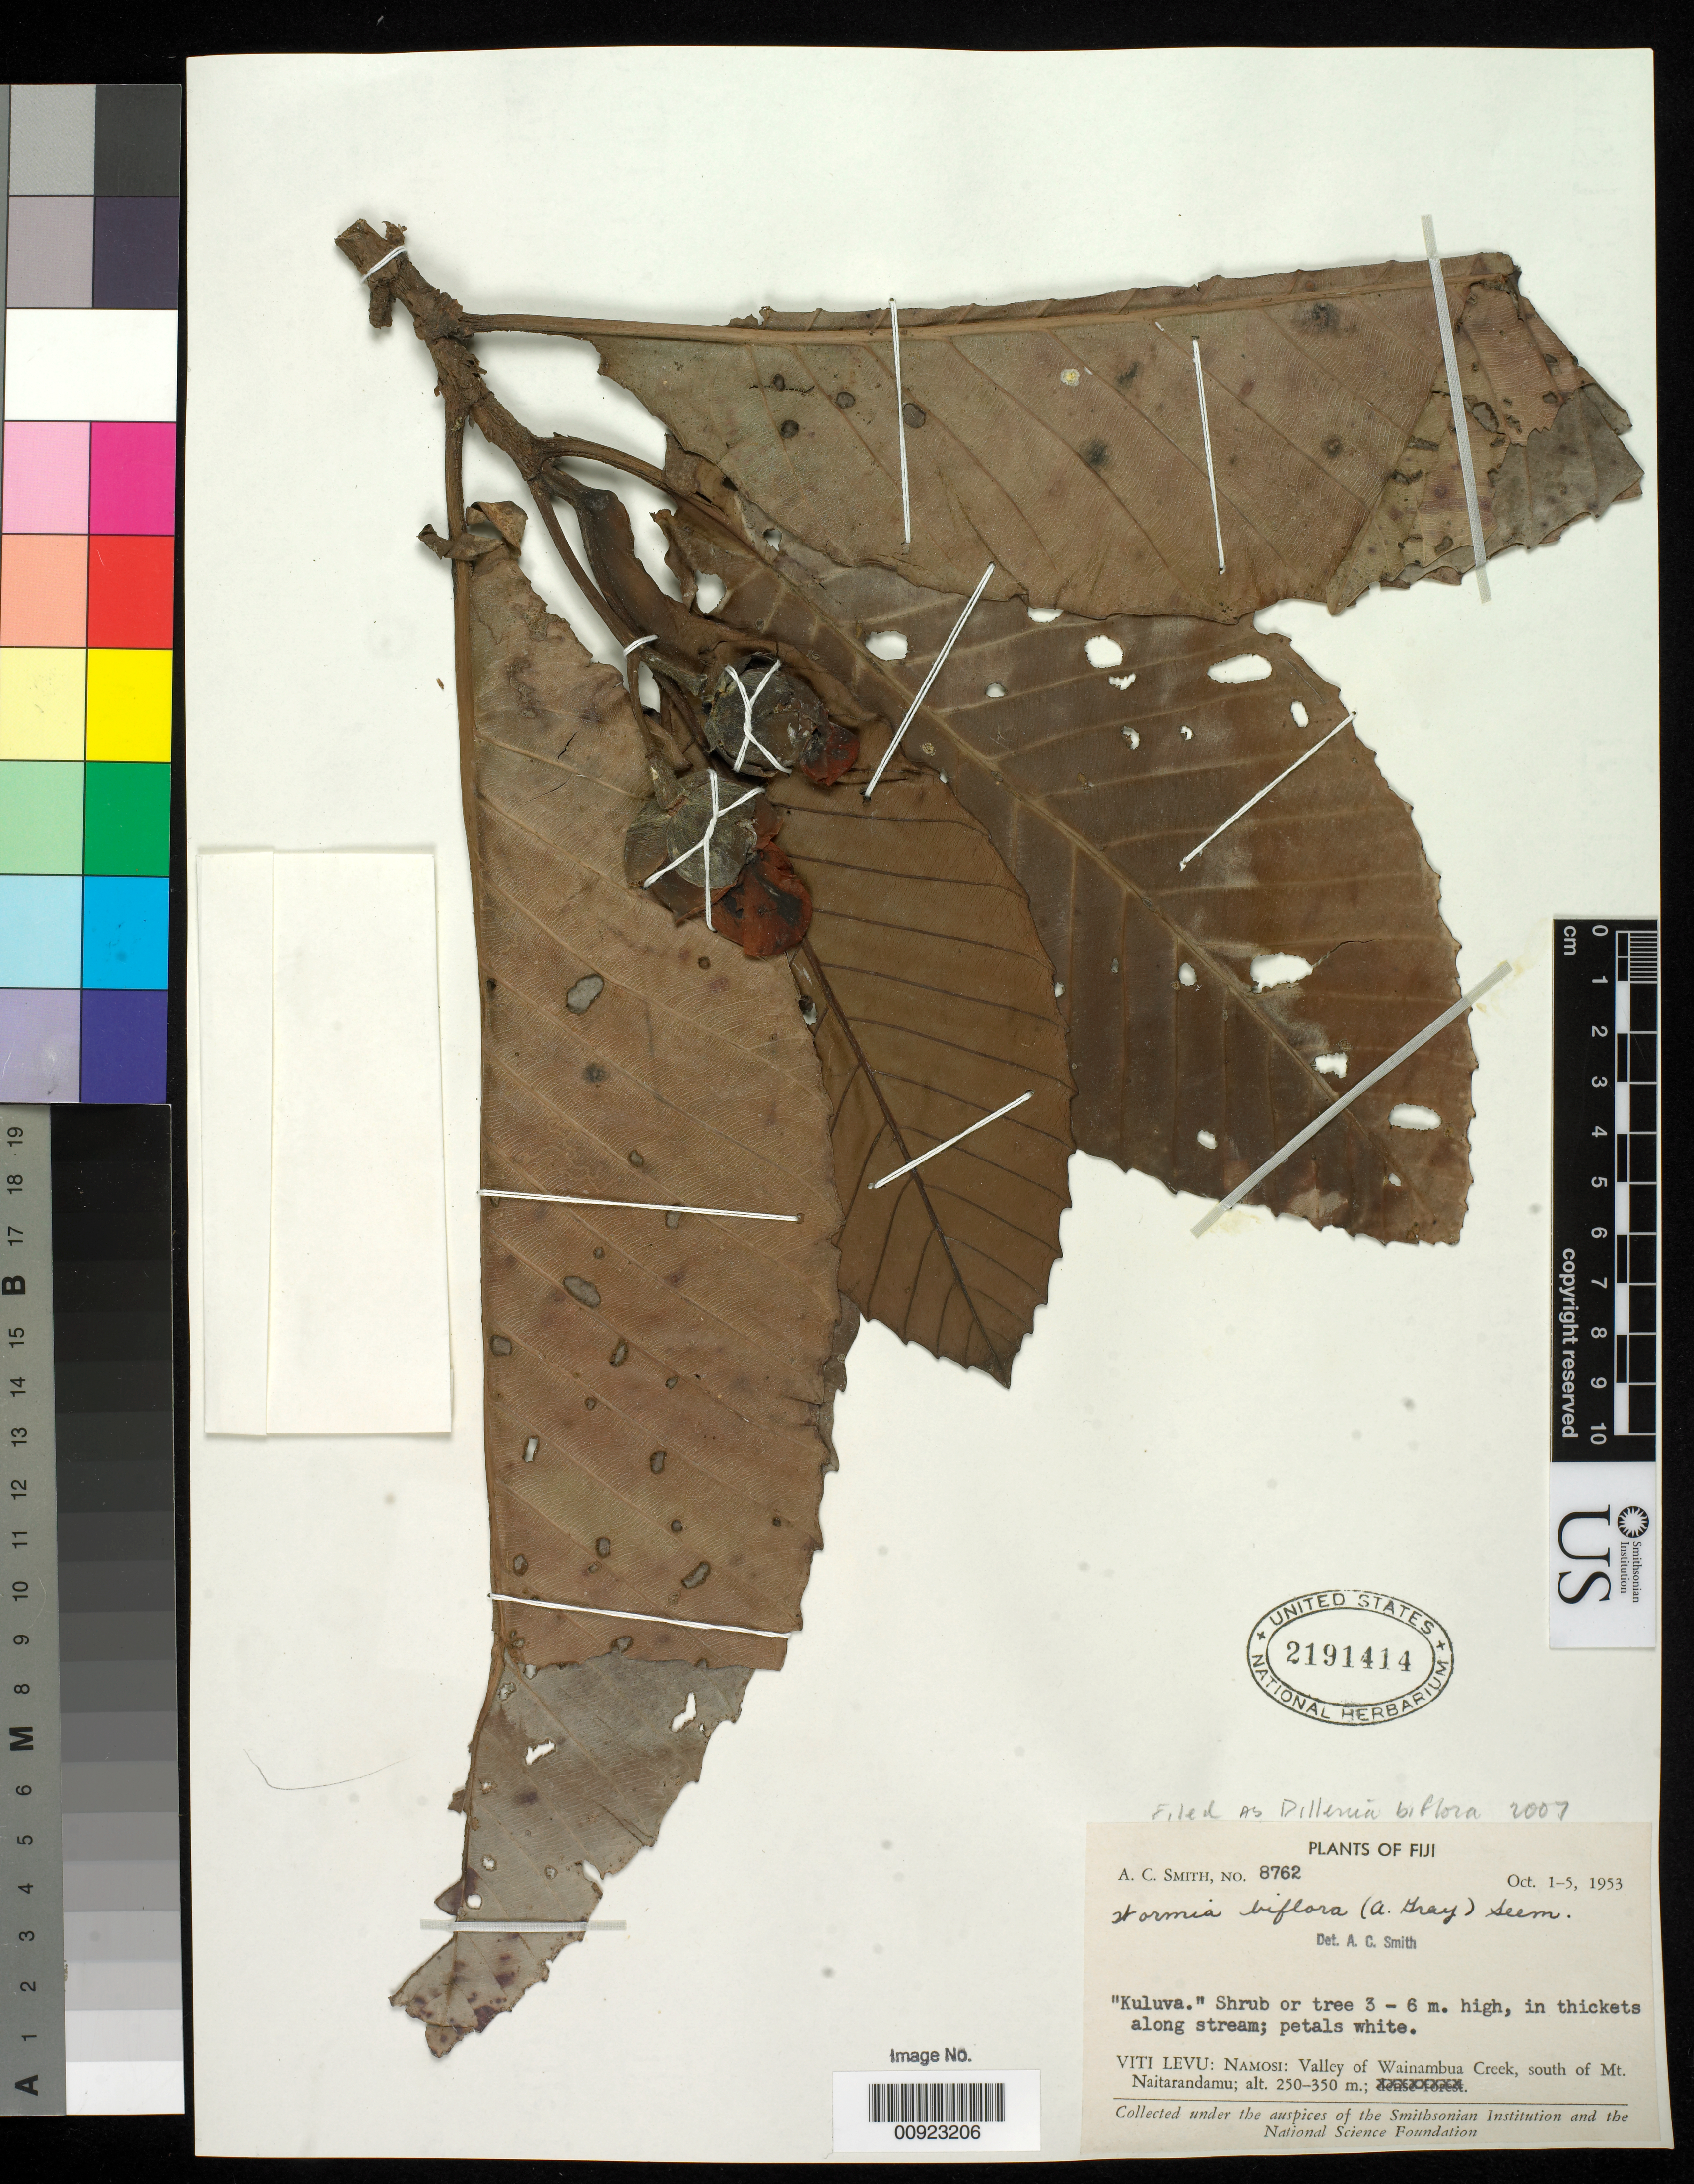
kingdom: Plantae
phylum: Tracheophyta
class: Magnoliopsida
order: Dilleniales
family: Dilleniaceae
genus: Dillenia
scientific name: Dillenia biflora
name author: (A. Gray) Martelli ex Guill.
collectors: C. A. Smith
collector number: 8762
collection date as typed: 01 Oct 1953 to 05 Oct 1953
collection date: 1953-10-01/1953-10-05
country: Fiji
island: Viti Levu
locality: Namosi: Valley of Wainambua Creek, south of Mt. Naitarandamu.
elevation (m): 250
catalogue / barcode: US 2191414